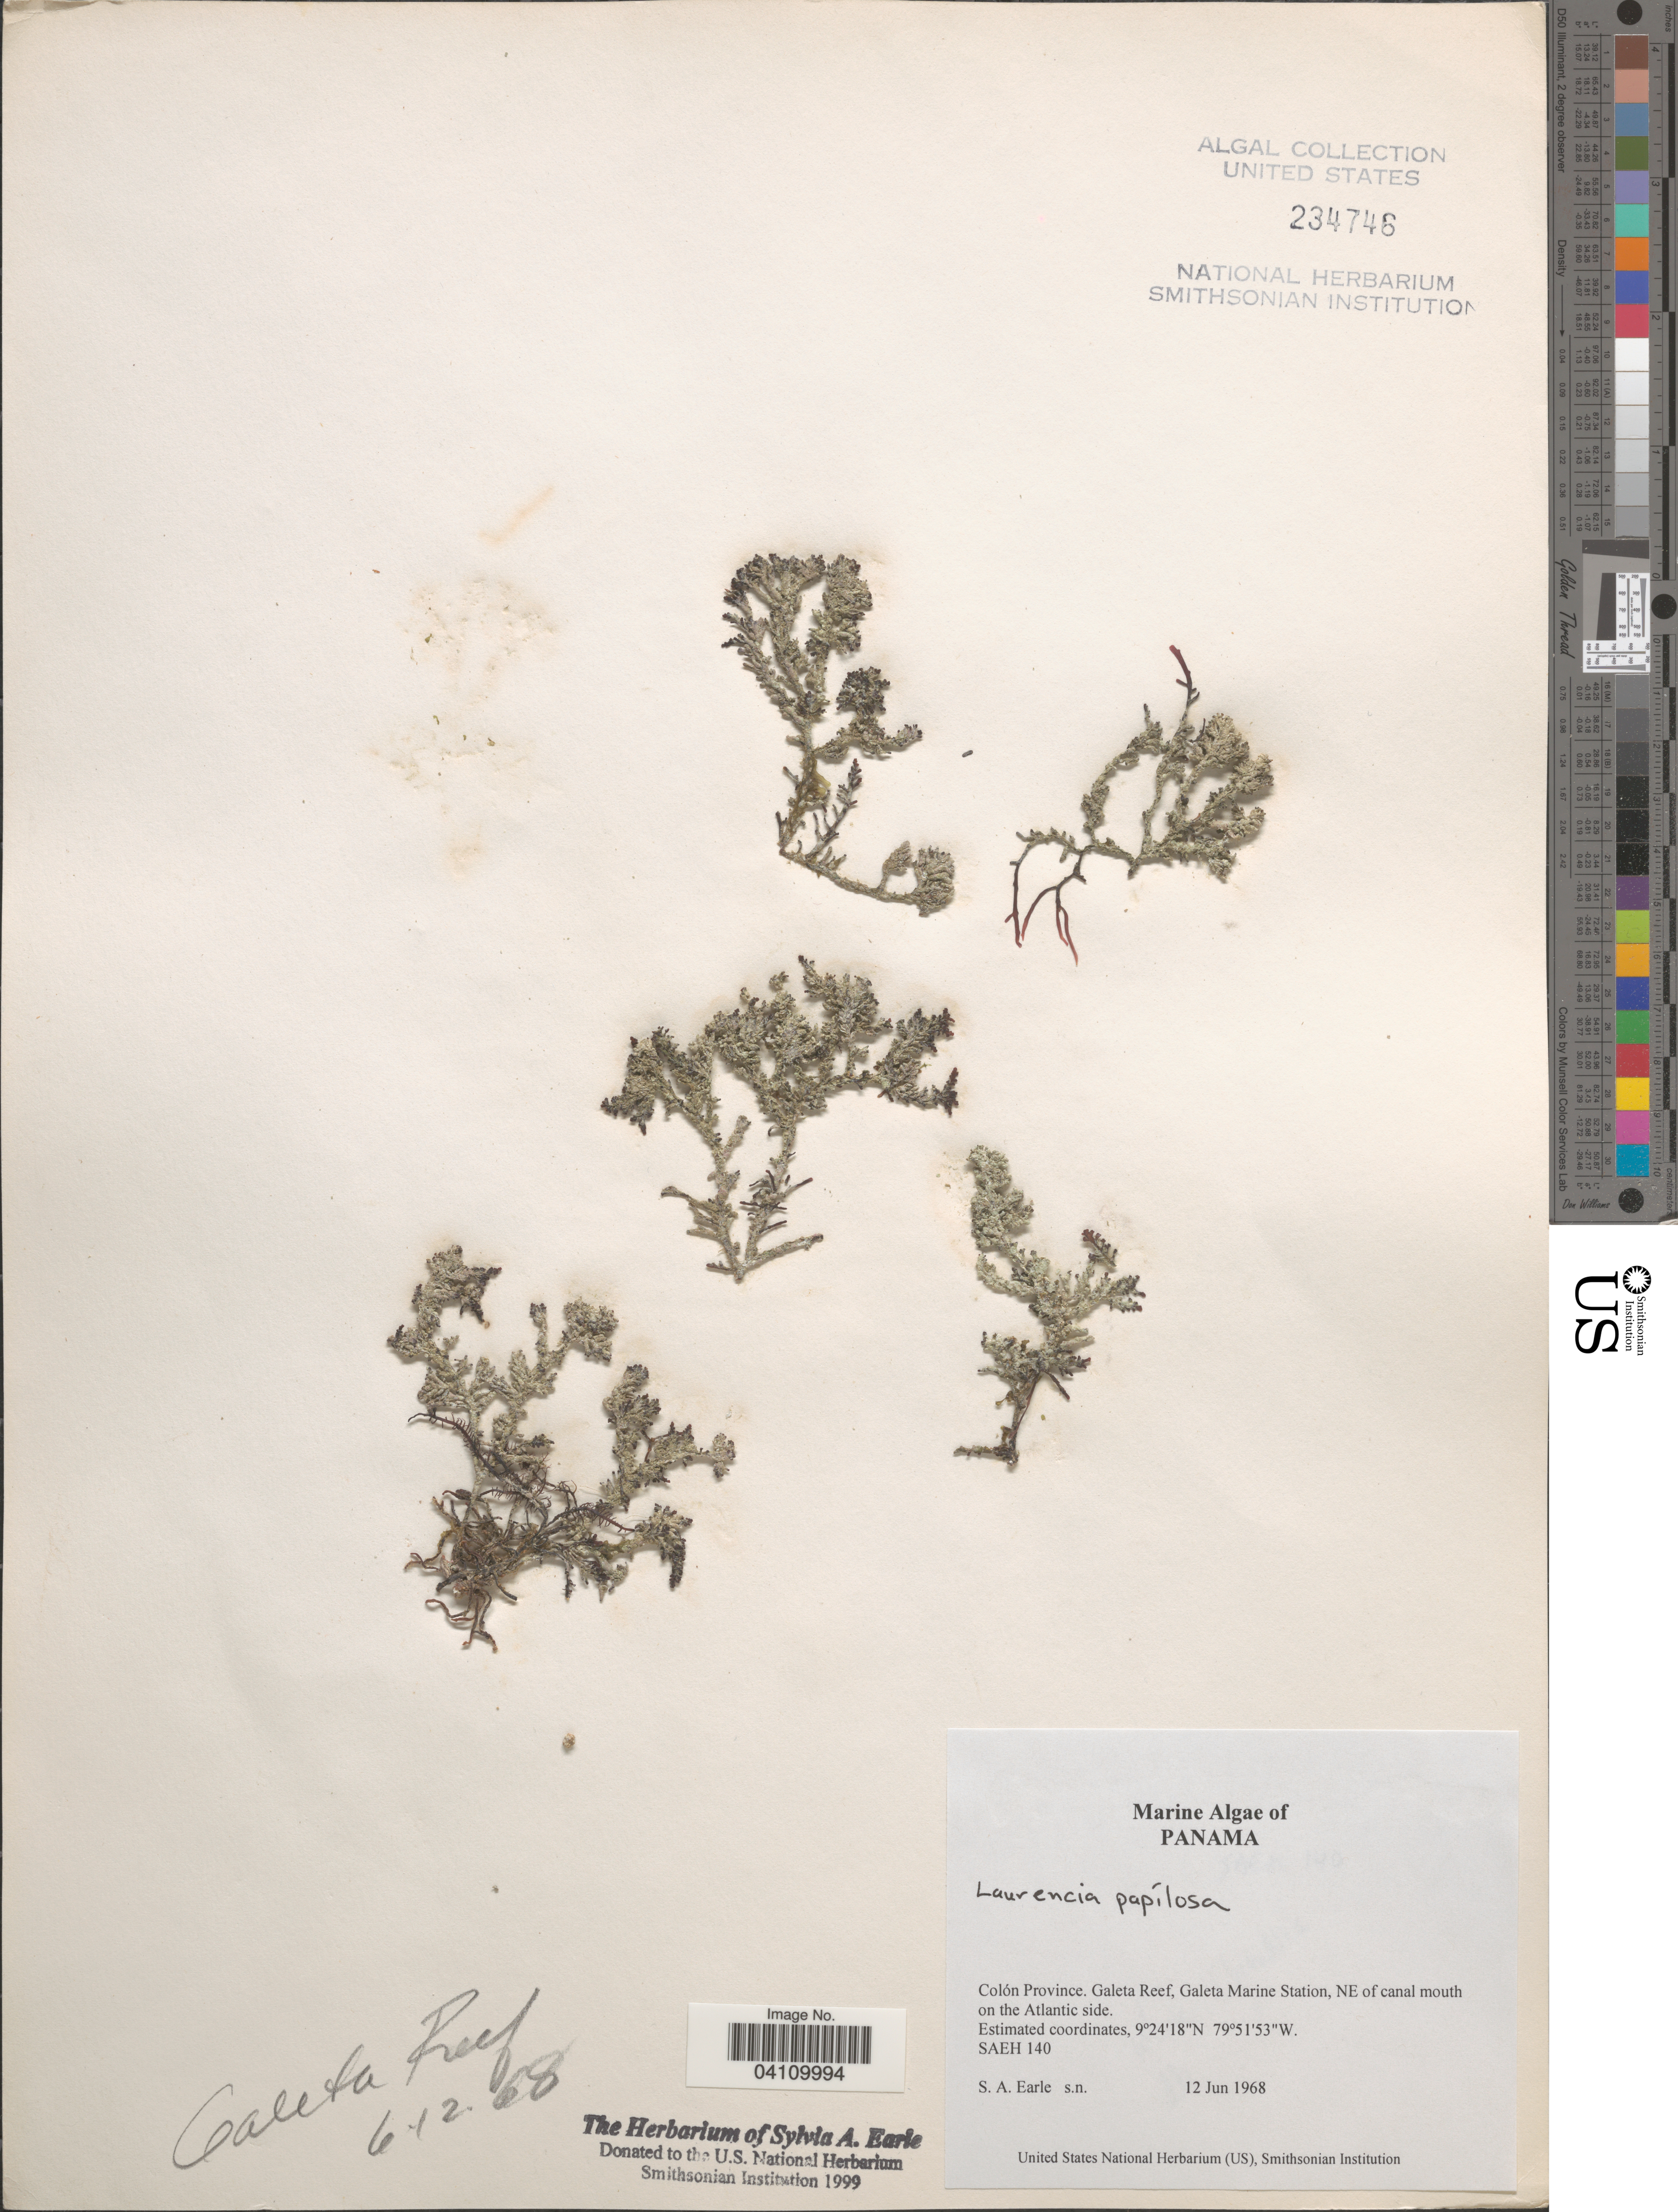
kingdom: Plantae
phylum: Rhodophyta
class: Florideophyceae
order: Ceramiales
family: Rhodomelaceae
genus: Palisada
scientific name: Palisada perforata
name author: (Bory) K.W. Nam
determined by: Algae name updating Project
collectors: S. A. Earle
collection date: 1968-06-12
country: Panama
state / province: Colón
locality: Galeta Reef, Galeta Marine Station, NE of canal mouth on the Atlantic side.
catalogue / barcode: US 234746